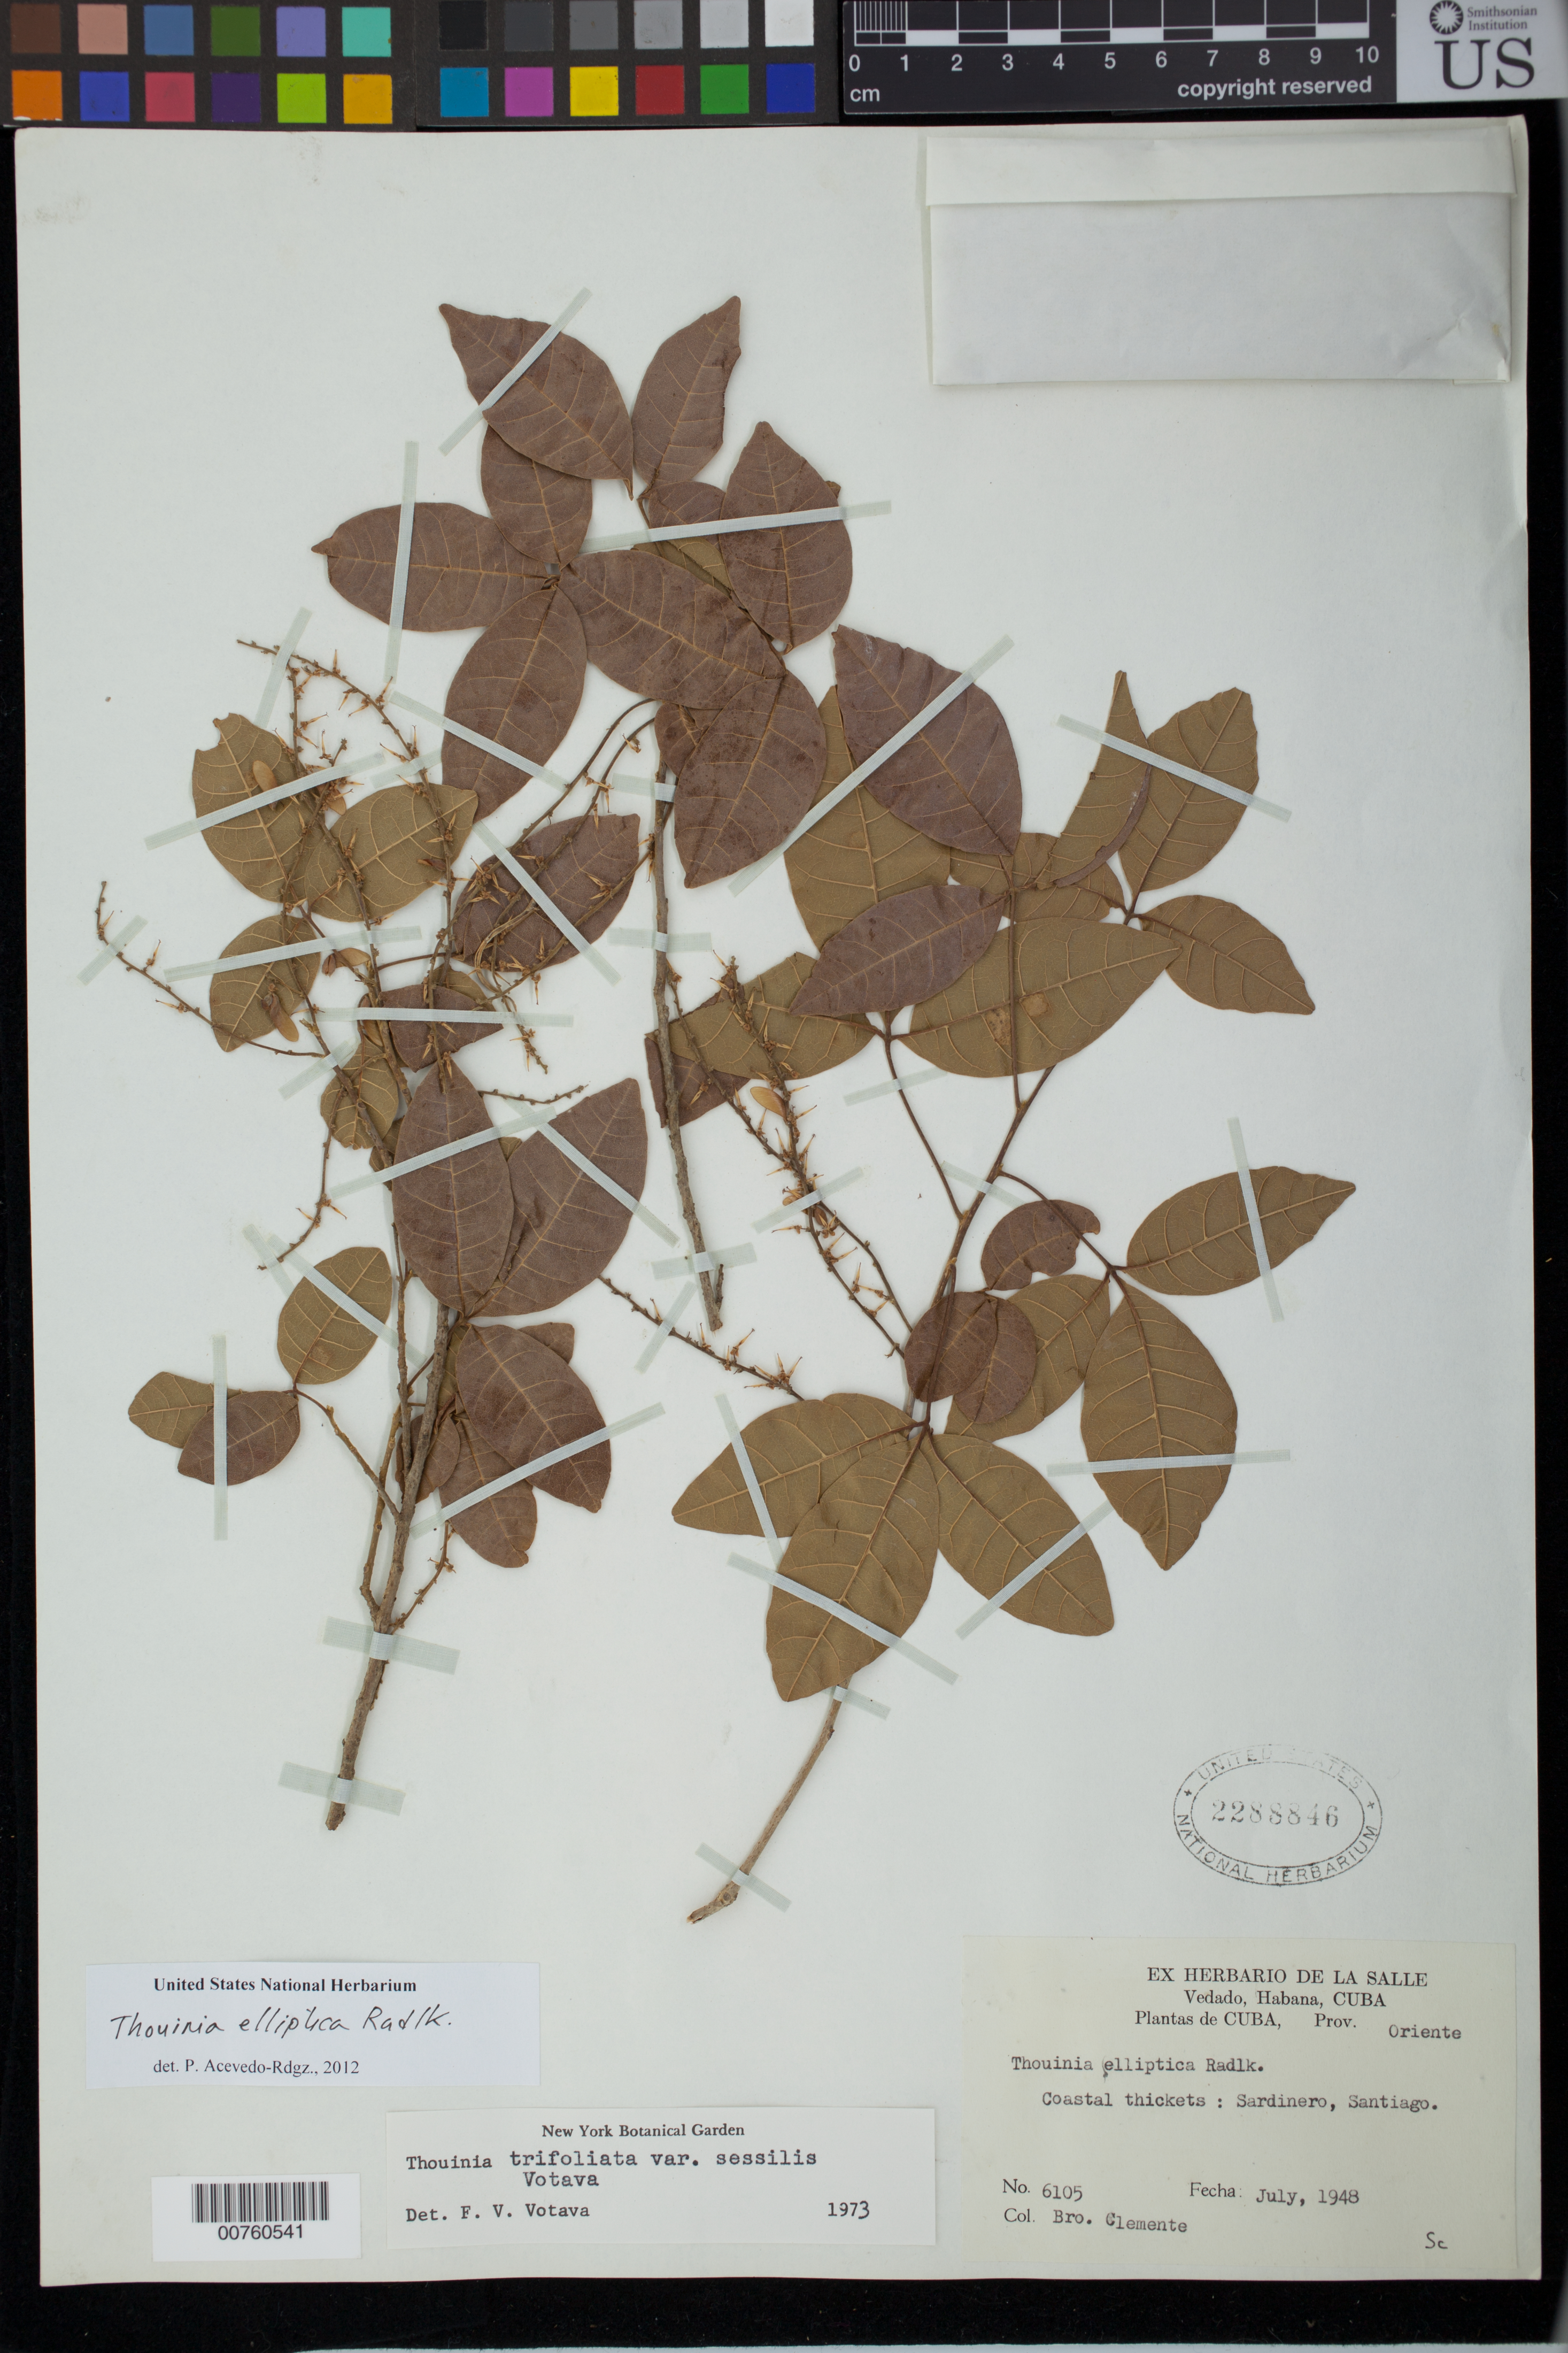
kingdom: Plantae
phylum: Tracheophyta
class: Magnoliopsida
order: Sapindales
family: Sapindaceae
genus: Thouinia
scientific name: Thouinia trifoliata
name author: Poit.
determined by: Votava, Frank V.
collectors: Bro. Clemente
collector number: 6105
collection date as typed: Jul 1948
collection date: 1948-07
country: Cuba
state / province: Oriente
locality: Sardinero, Santiago.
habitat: Coastal thickets.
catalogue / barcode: US 2288846